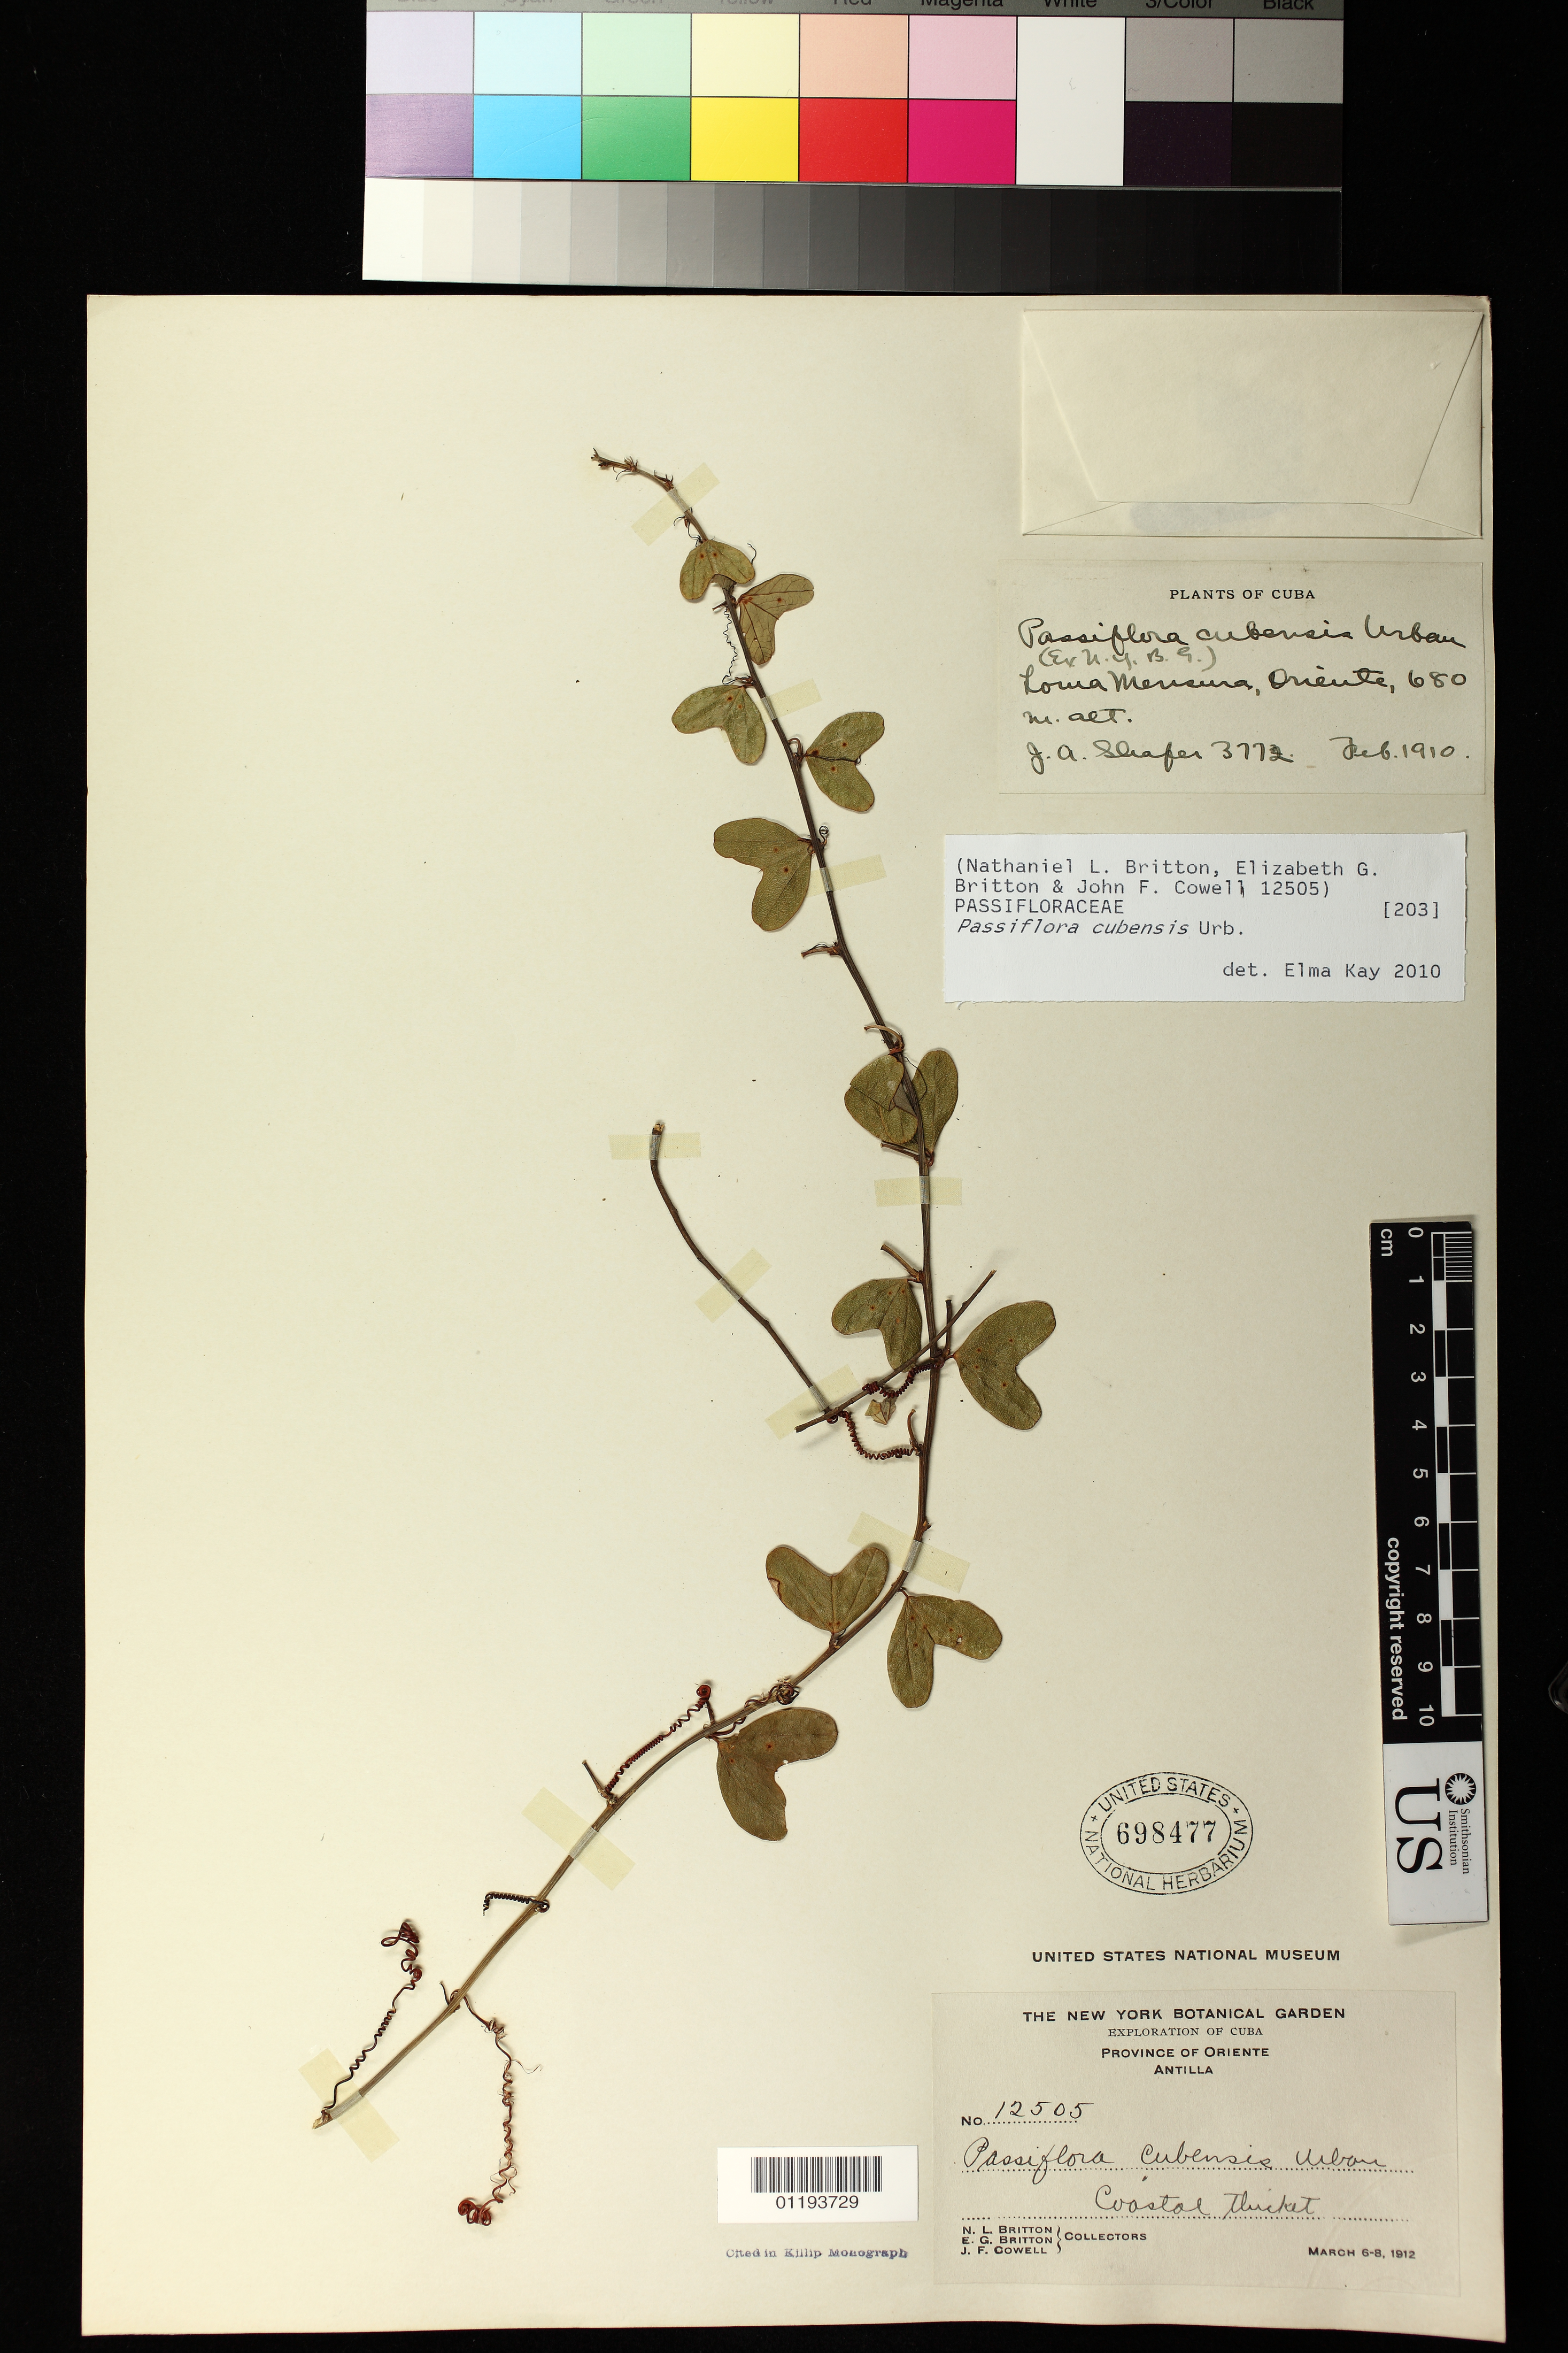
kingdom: Plantae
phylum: Tracheophyta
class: Magnoliopsida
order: Malpighiales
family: Passifloraceae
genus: Passiflora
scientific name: Passiflora cubensis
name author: Urb.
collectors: N. Britton, E. G. Britton & J. F. Cowell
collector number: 12505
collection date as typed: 1912 Mar 06 1912 Mar 08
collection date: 1912-03-06/1912-03-08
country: Cuba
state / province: Holguin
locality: Province of Oriente: Antilla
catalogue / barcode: US 698477